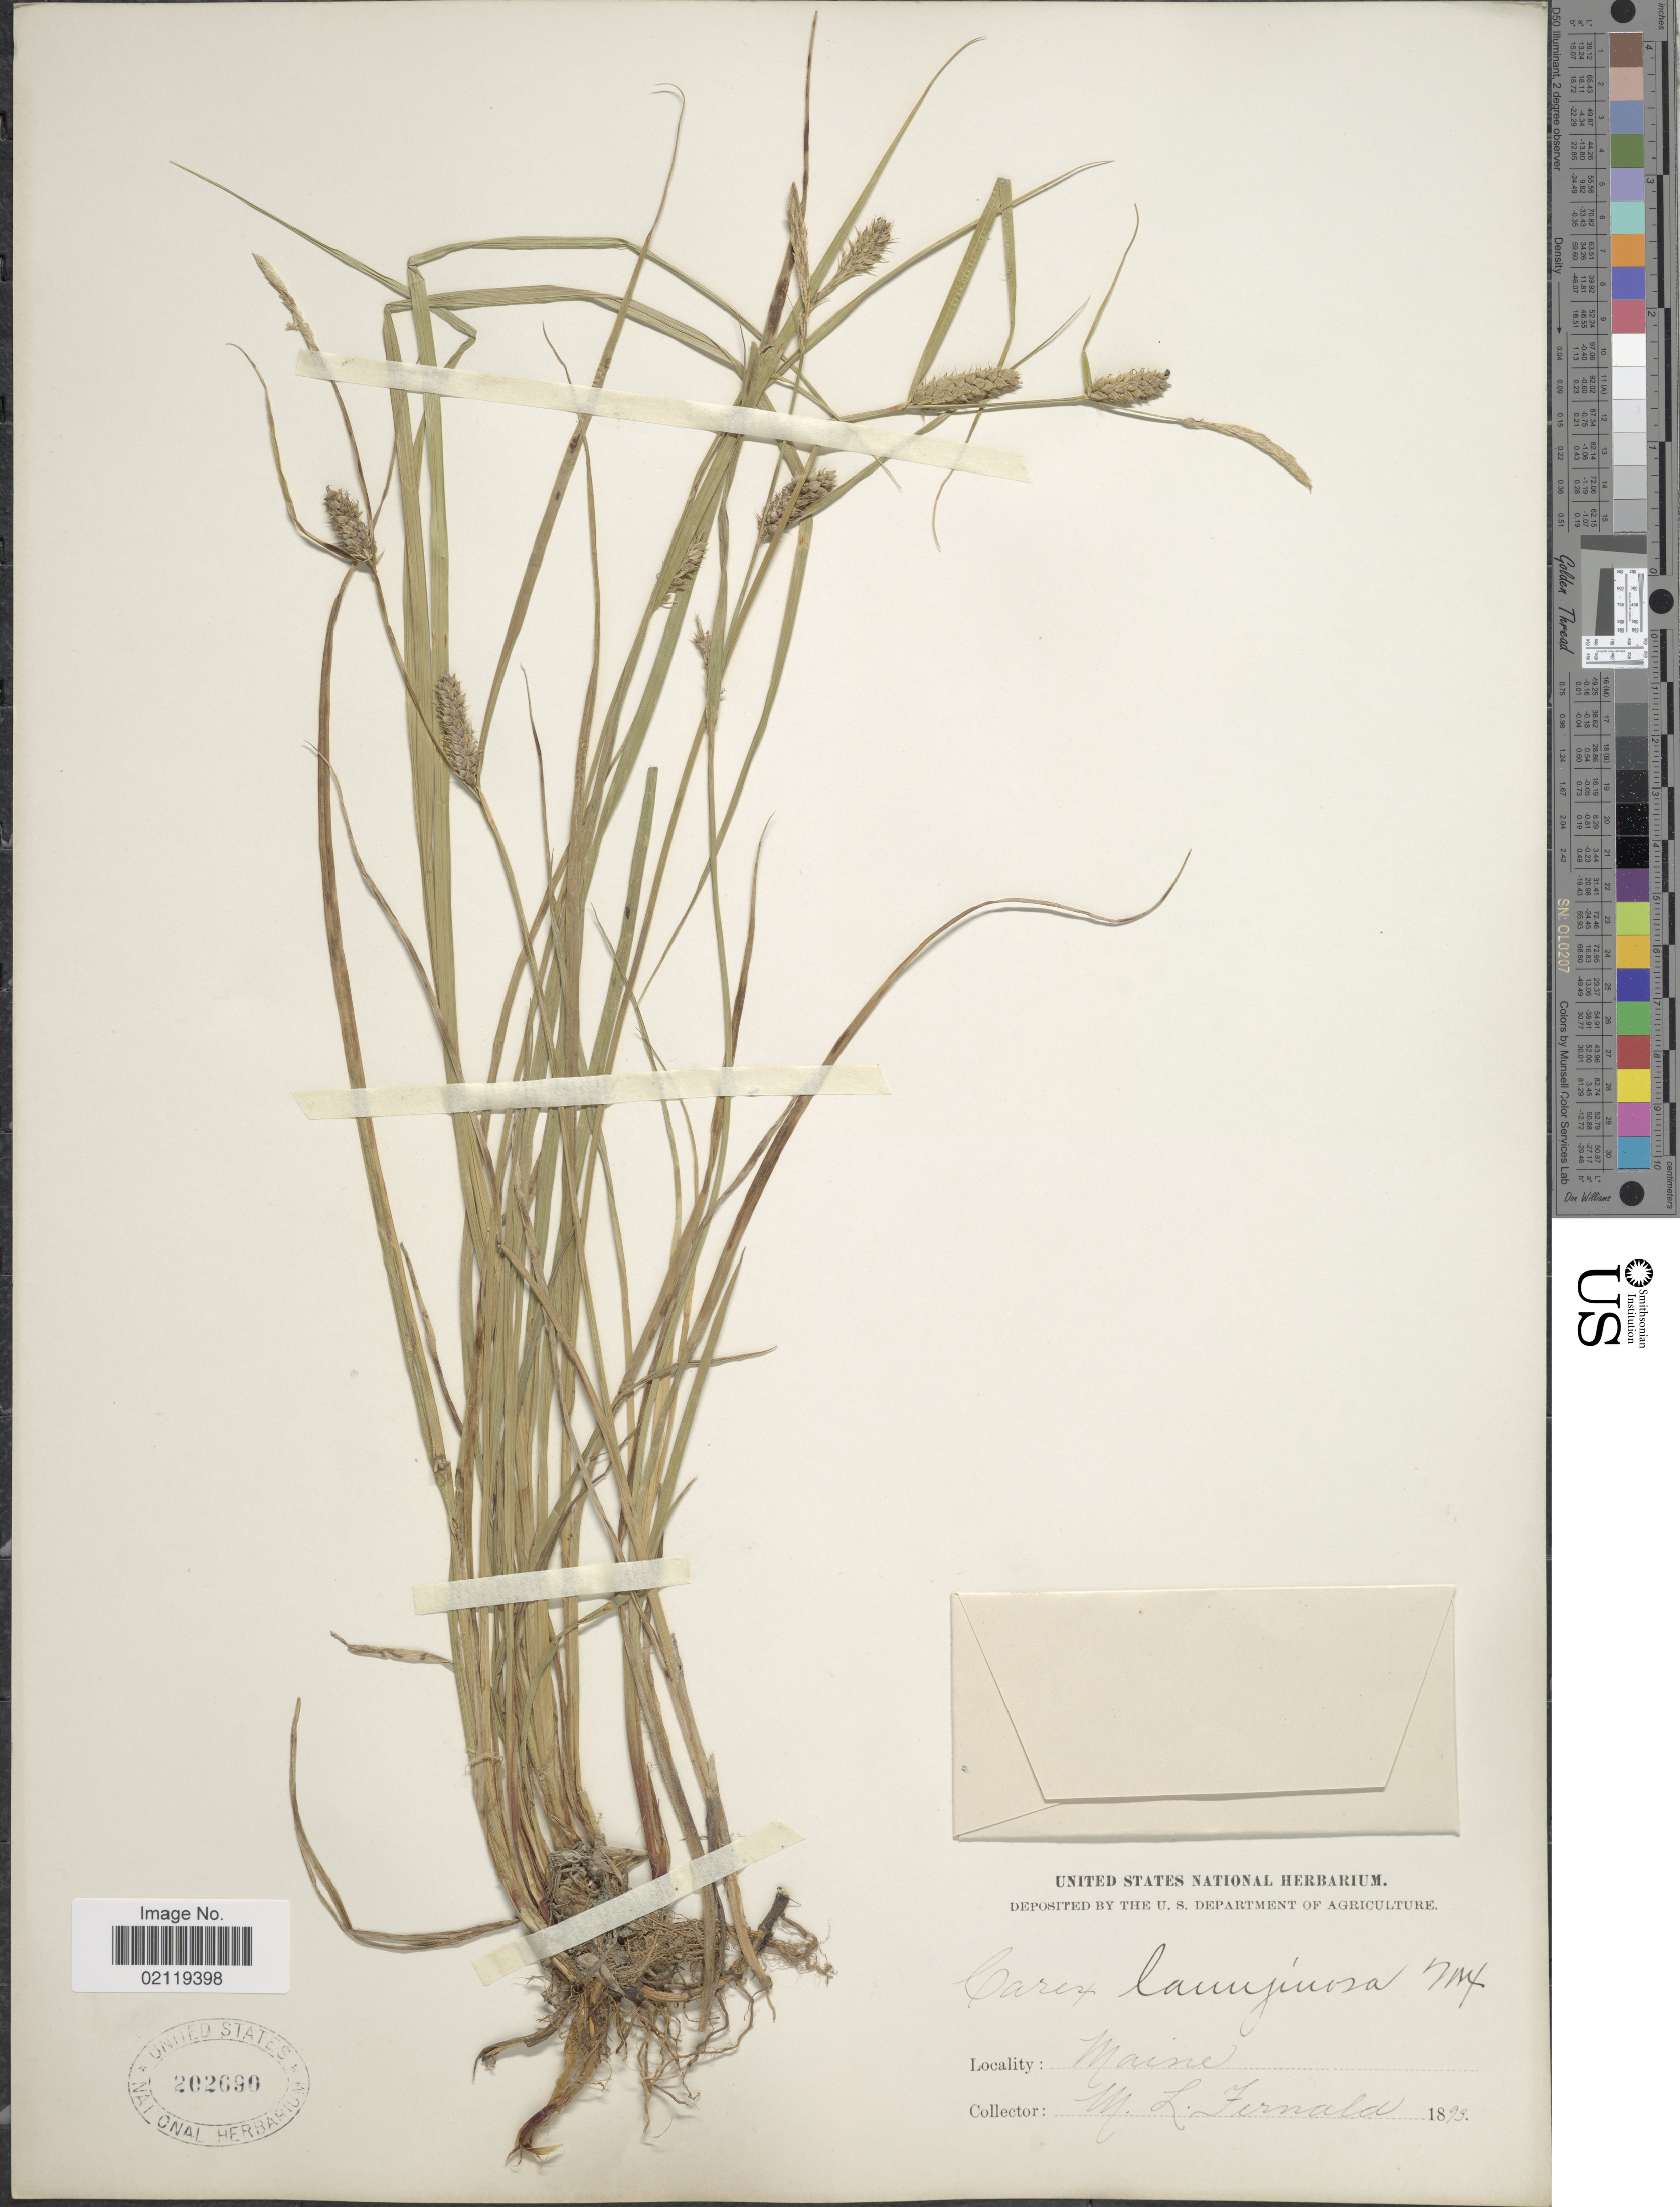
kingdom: Plantae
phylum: Tracheophyta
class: Liliopsida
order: Poales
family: Cyperaceae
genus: Carex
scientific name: Carex pellita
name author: Muhl. ex Willd.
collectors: M. L. Fernald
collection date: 1893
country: United States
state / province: Maine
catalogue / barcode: US 202690